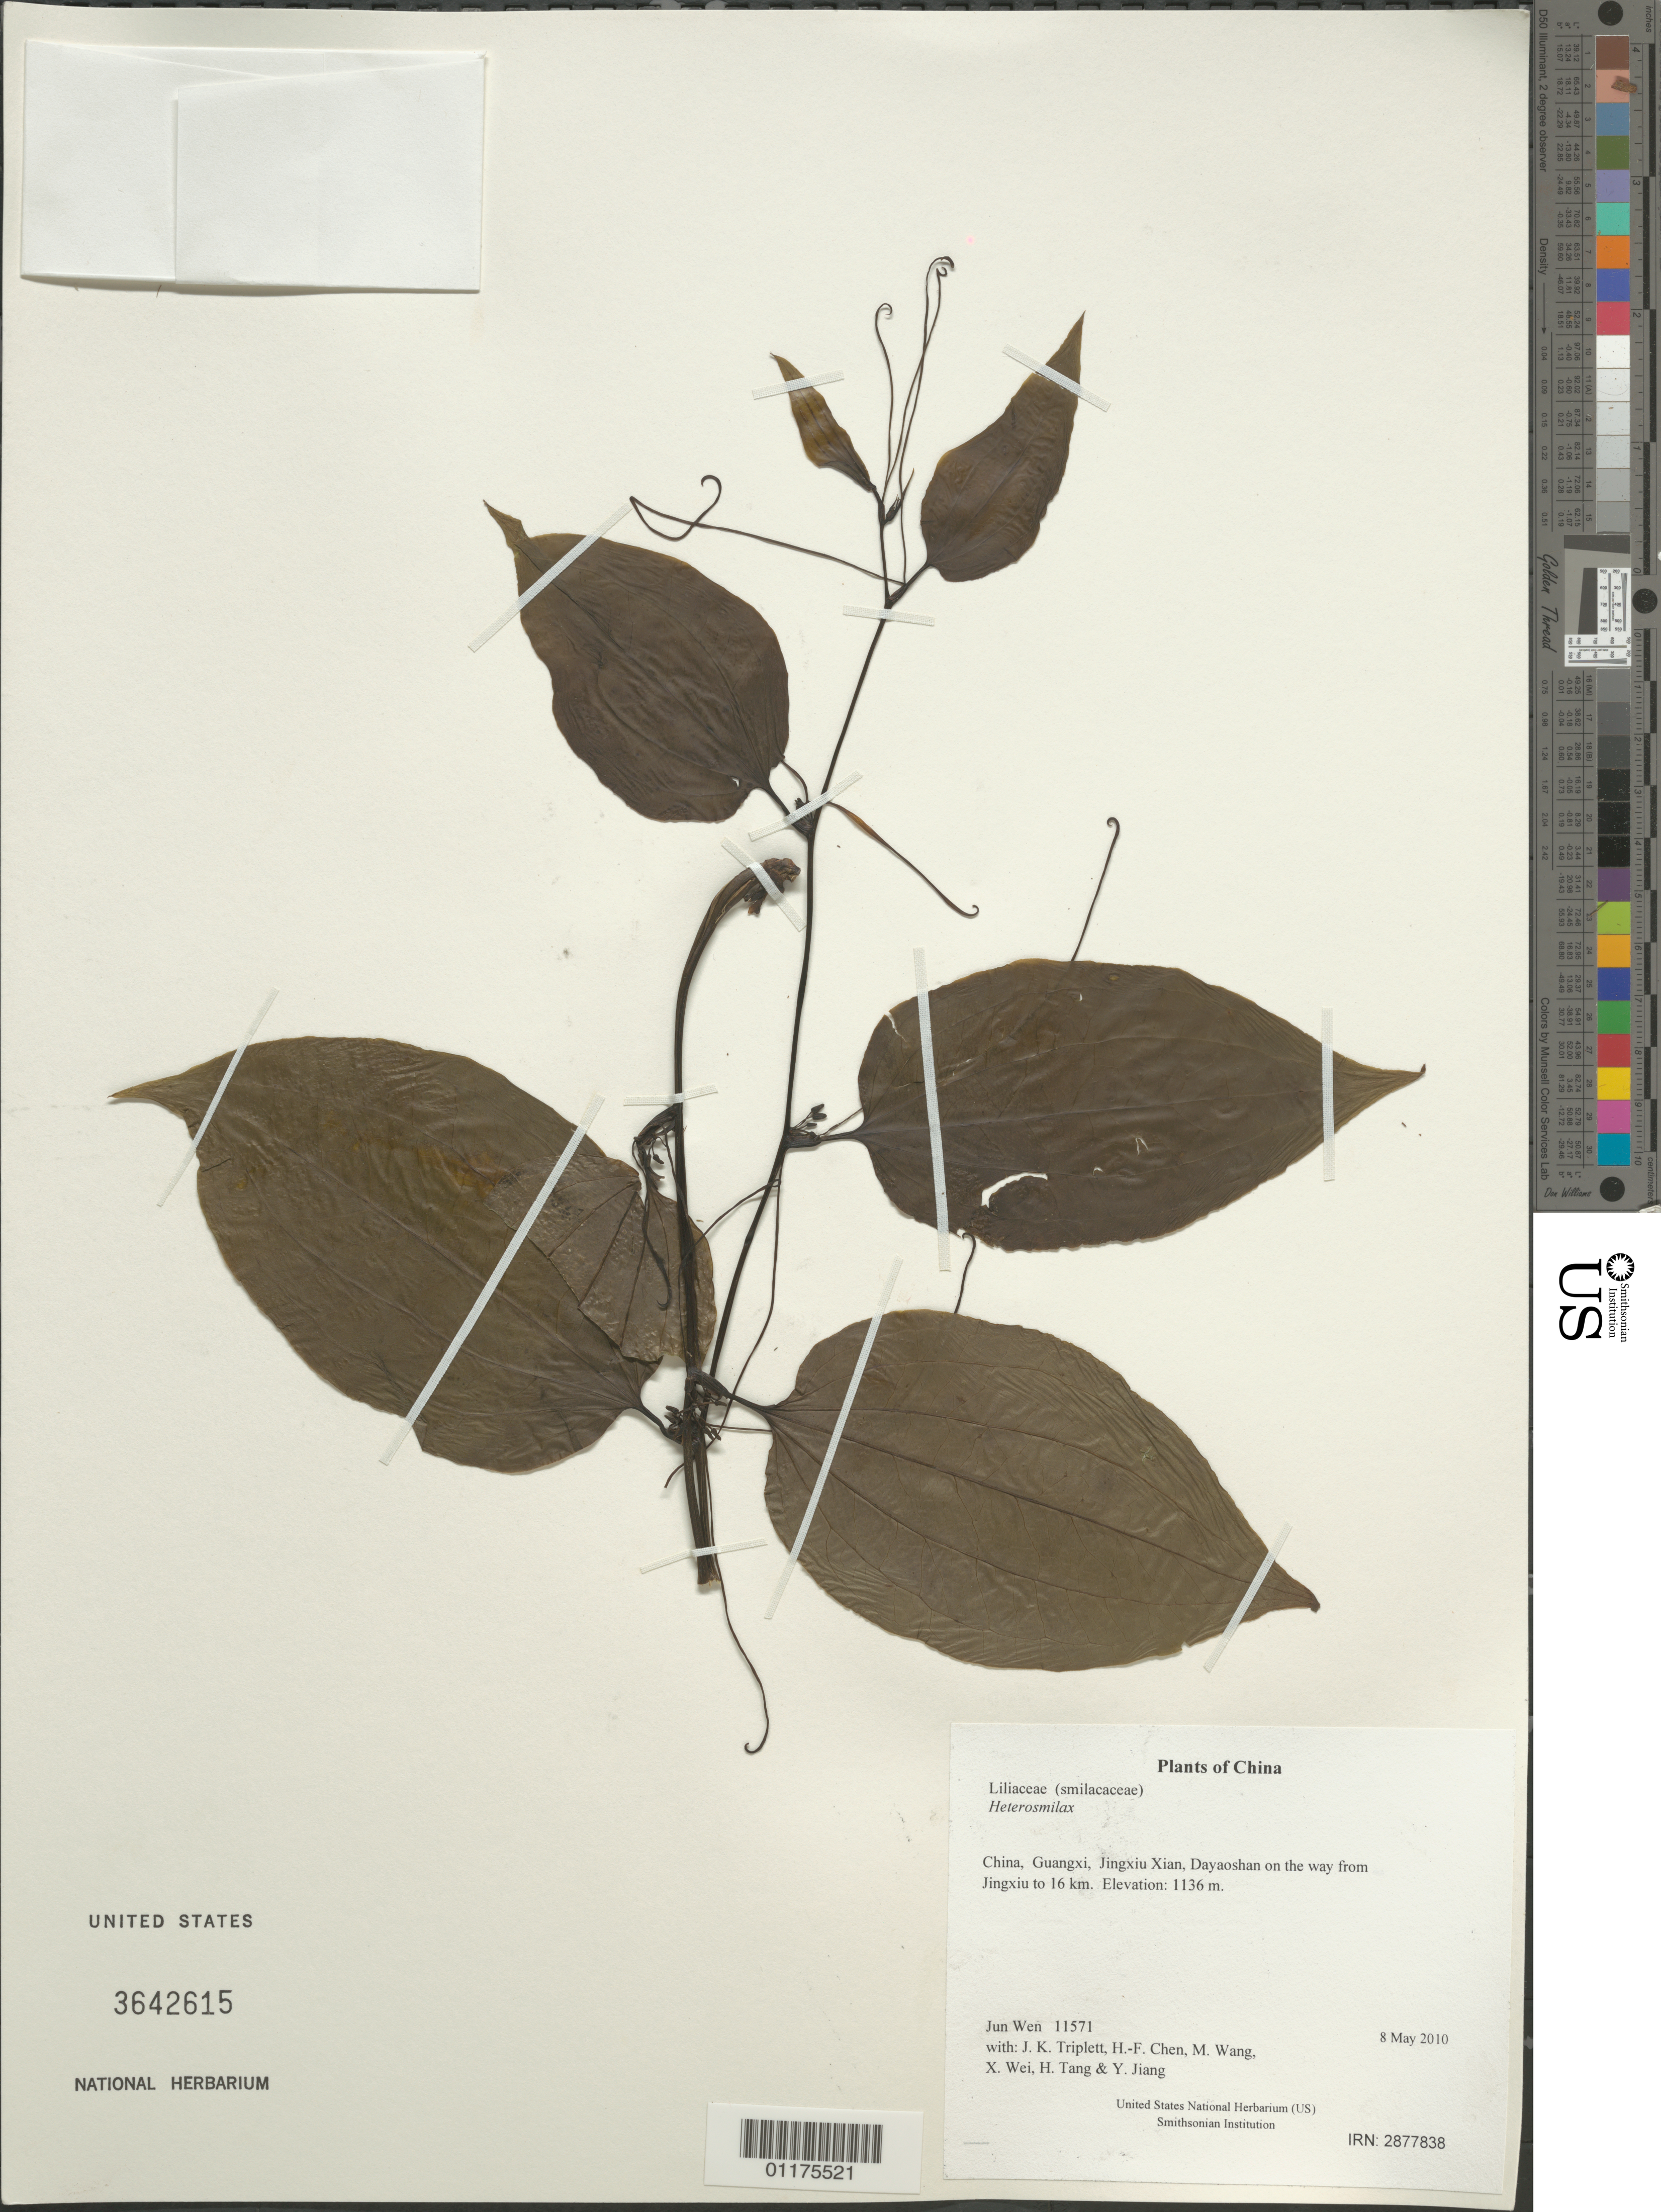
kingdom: Plantae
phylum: Tracheophyta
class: Liliopsida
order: Liliales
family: Smilacaceae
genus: Heterosmilax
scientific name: Heterosmilax sp.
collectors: J. Wen, J. K. Triplett, H.-F. Chen, M. Wang, X. Wei, H. Tang & Y. Jiang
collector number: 11571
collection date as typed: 8 May 2010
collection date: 2010-05-08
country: China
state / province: Guangxi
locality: Jingxiu Xian, Dayaoshan on the way from Jingxiu to 16 km.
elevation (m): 1136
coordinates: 24 09.412 N, 110 12.511 E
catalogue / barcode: US 3642615